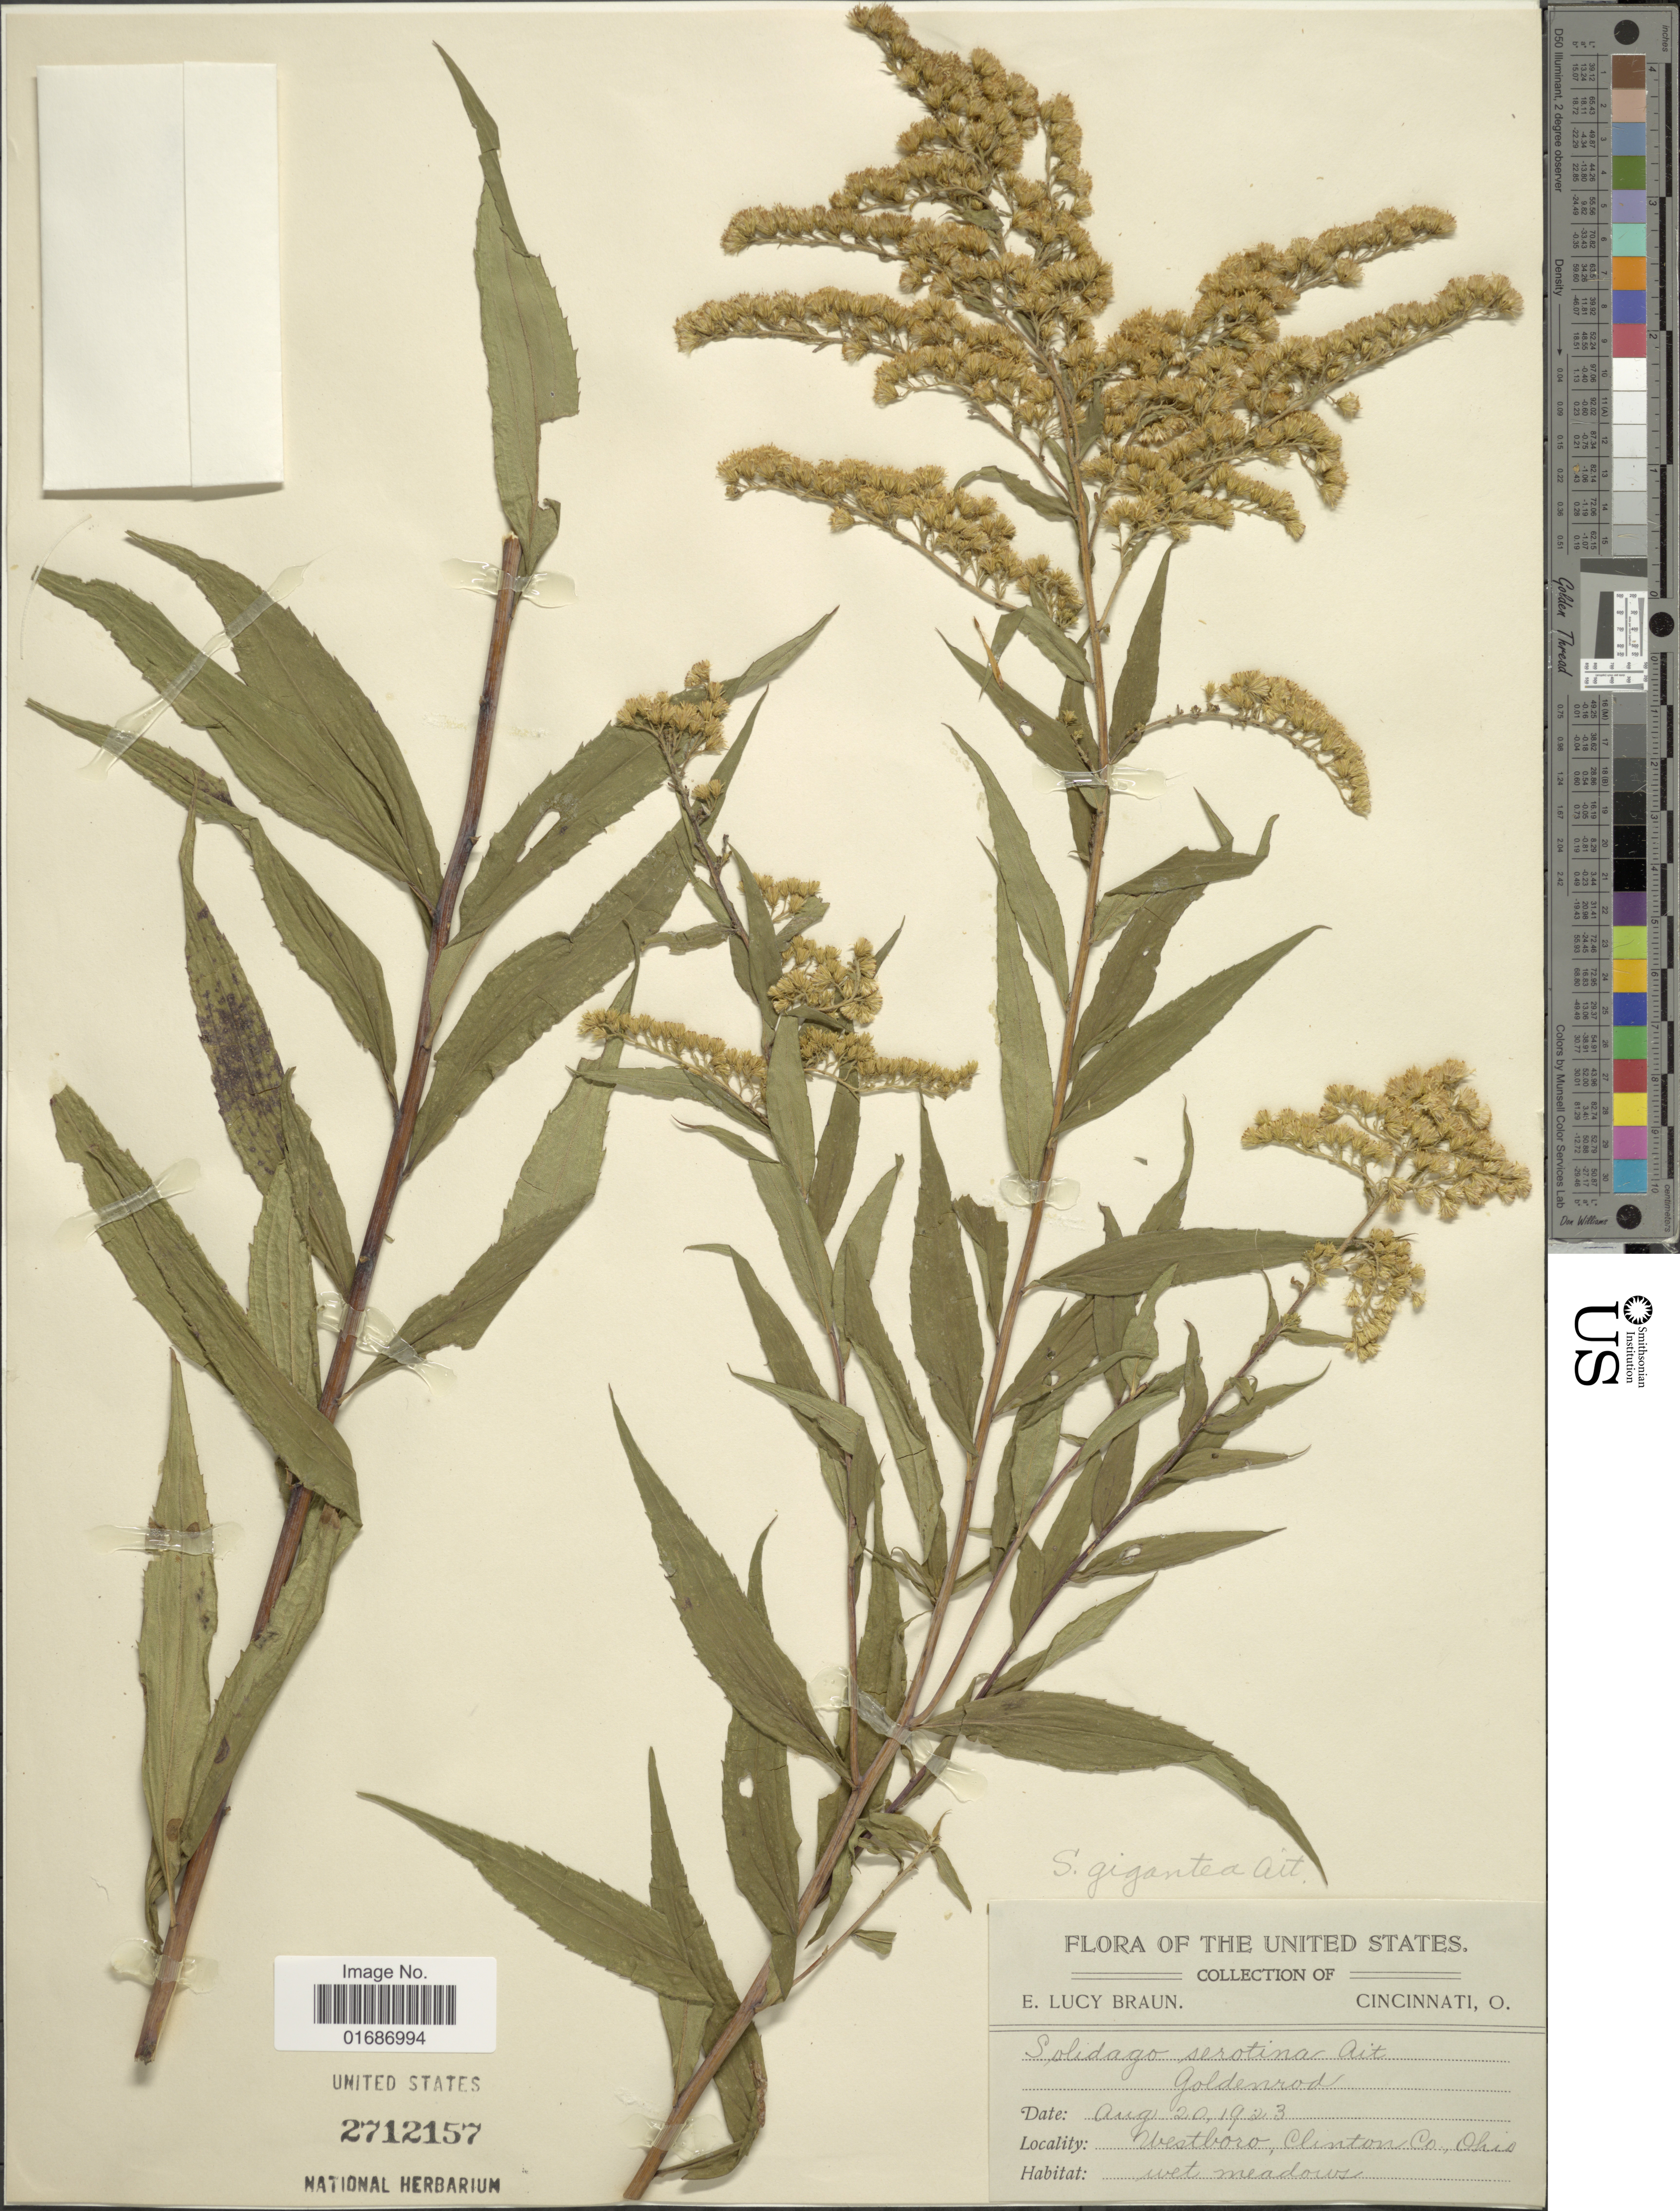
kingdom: Plantae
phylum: Tracheophyta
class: Magnoliopsida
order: Asterales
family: Asteraceae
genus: Solidago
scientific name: Solidago gigantea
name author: Aiton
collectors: E. L. Braun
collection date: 1923-08-20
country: United States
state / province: Ohio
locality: Westboro, Clinton Co. Ohio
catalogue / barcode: US 2712157